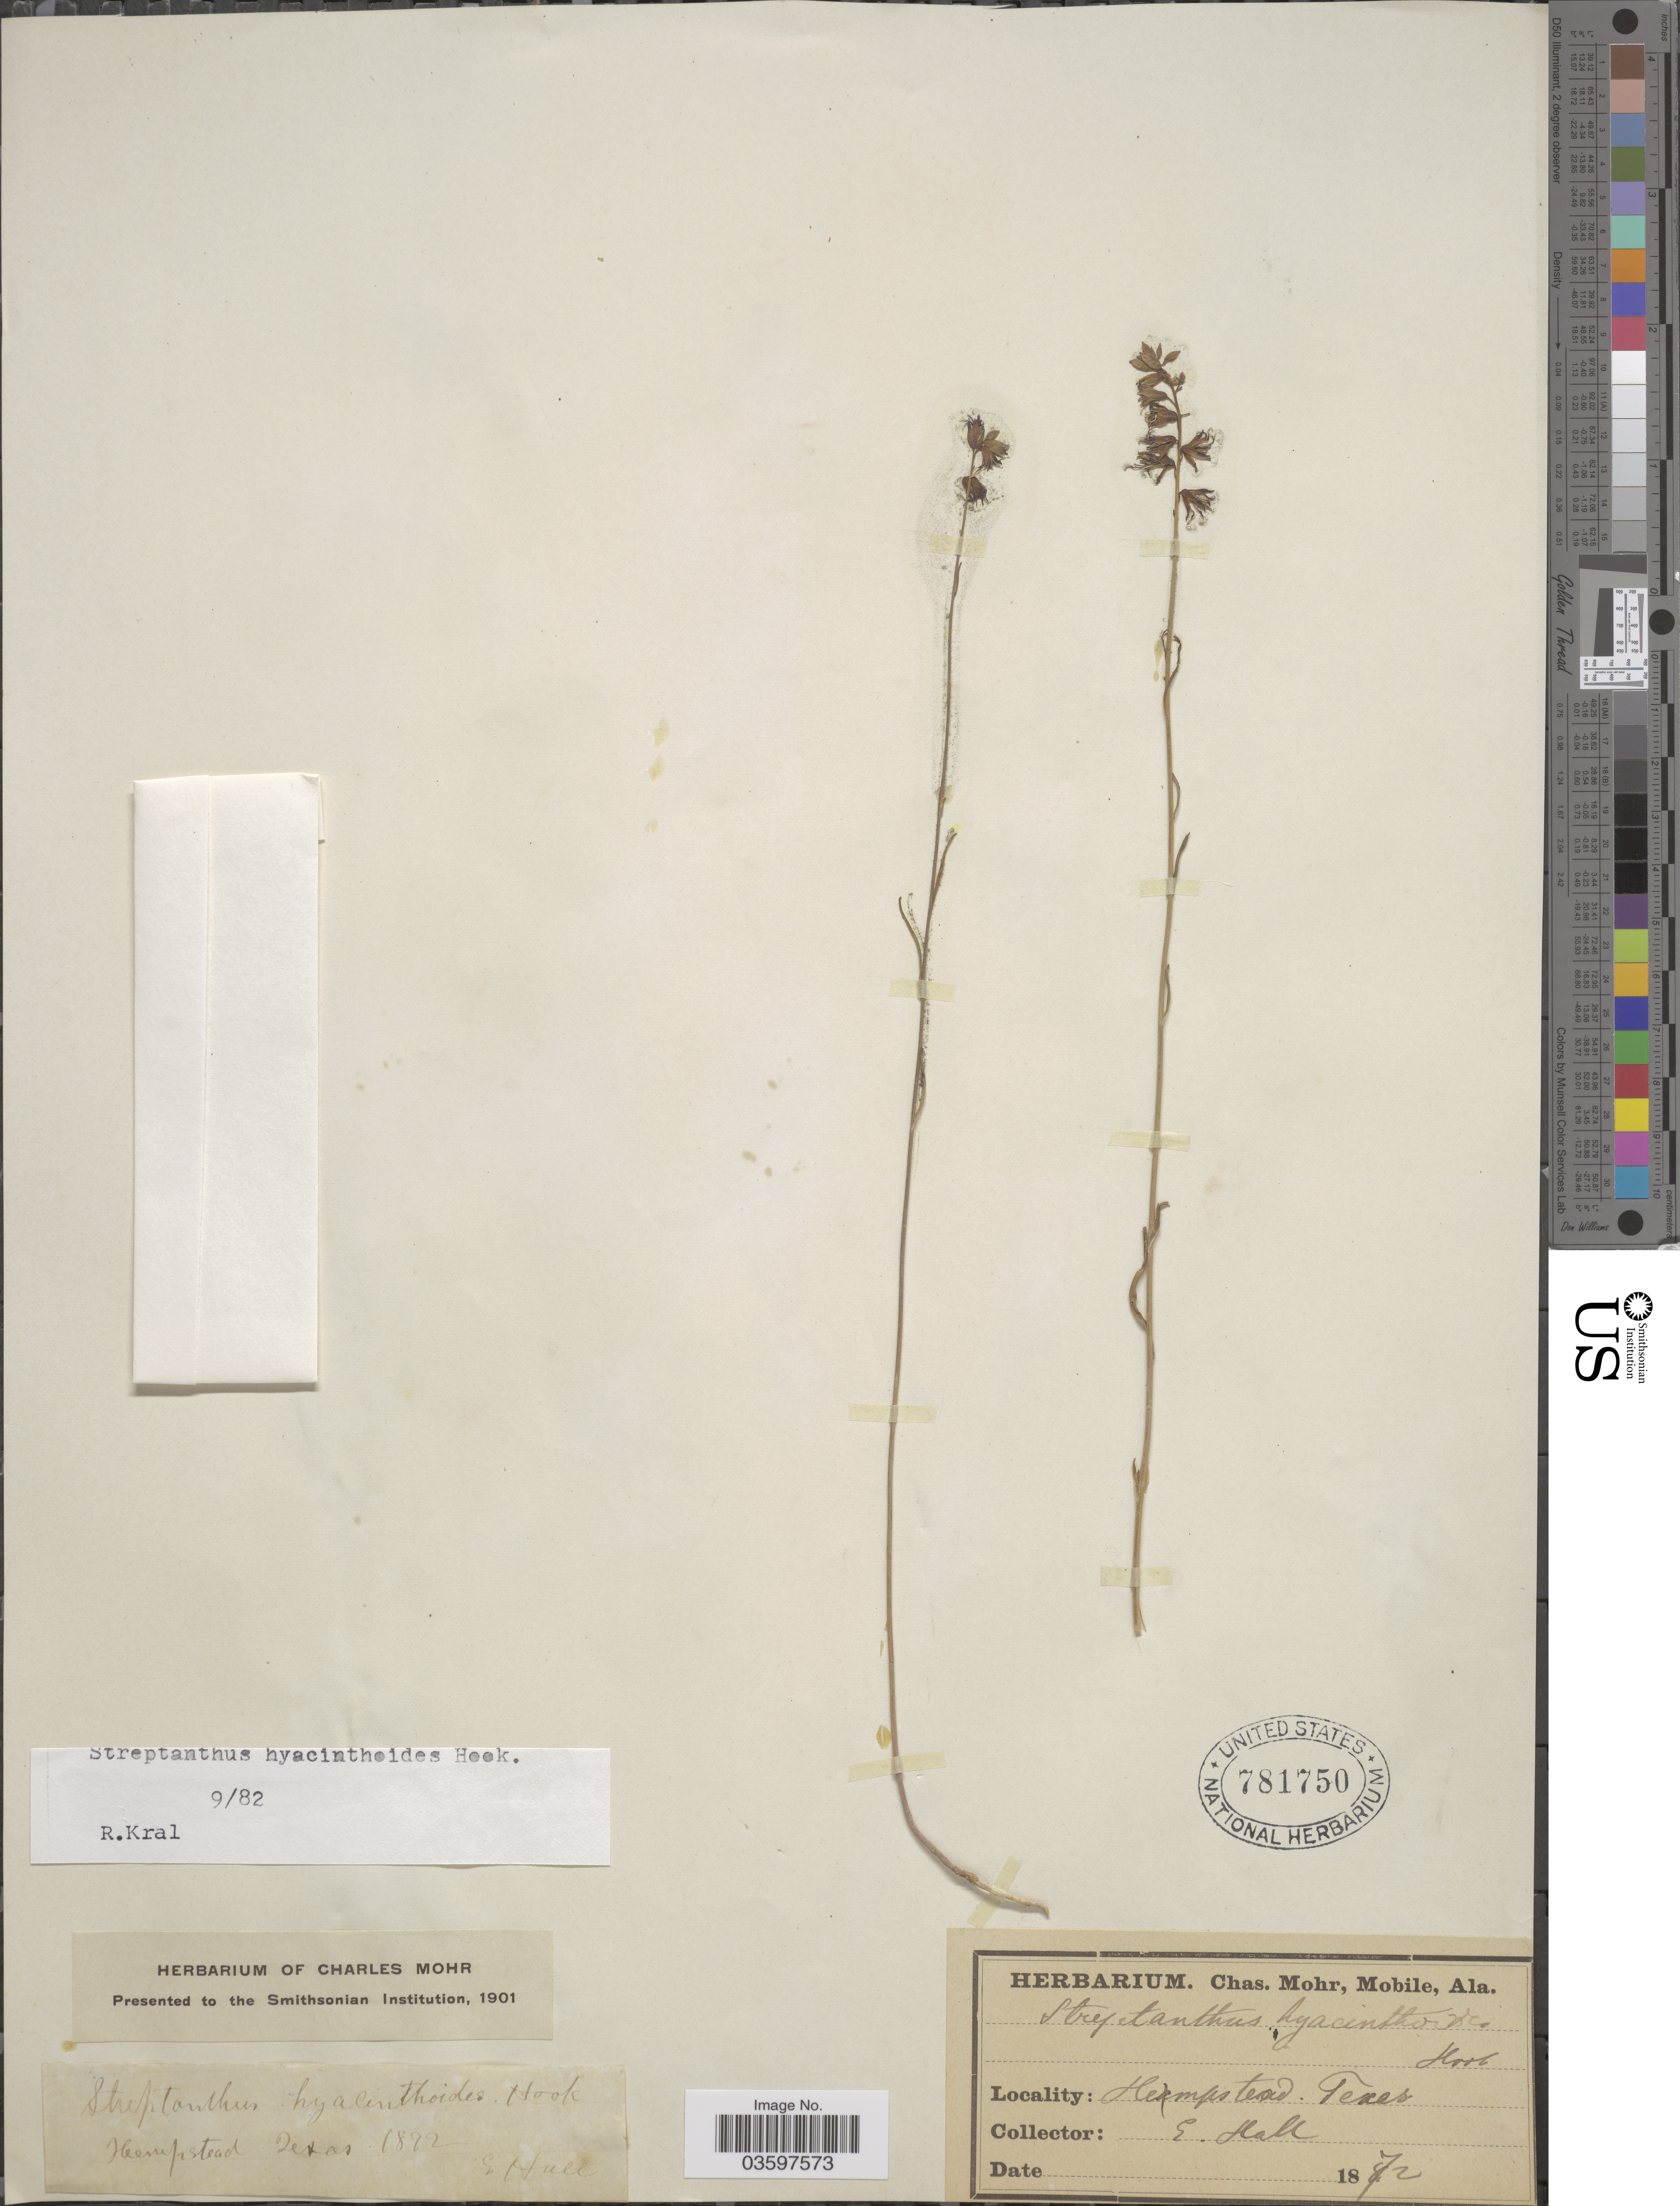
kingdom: Plantae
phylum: Tracheophyta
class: Magnoliopsida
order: Brassicales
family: Brassicaceae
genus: Streptanthus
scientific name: Streptanthus hyacinthoides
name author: Hook.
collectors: E. Hall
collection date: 1872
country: United States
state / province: Texas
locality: Hempstead.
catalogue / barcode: US 781750